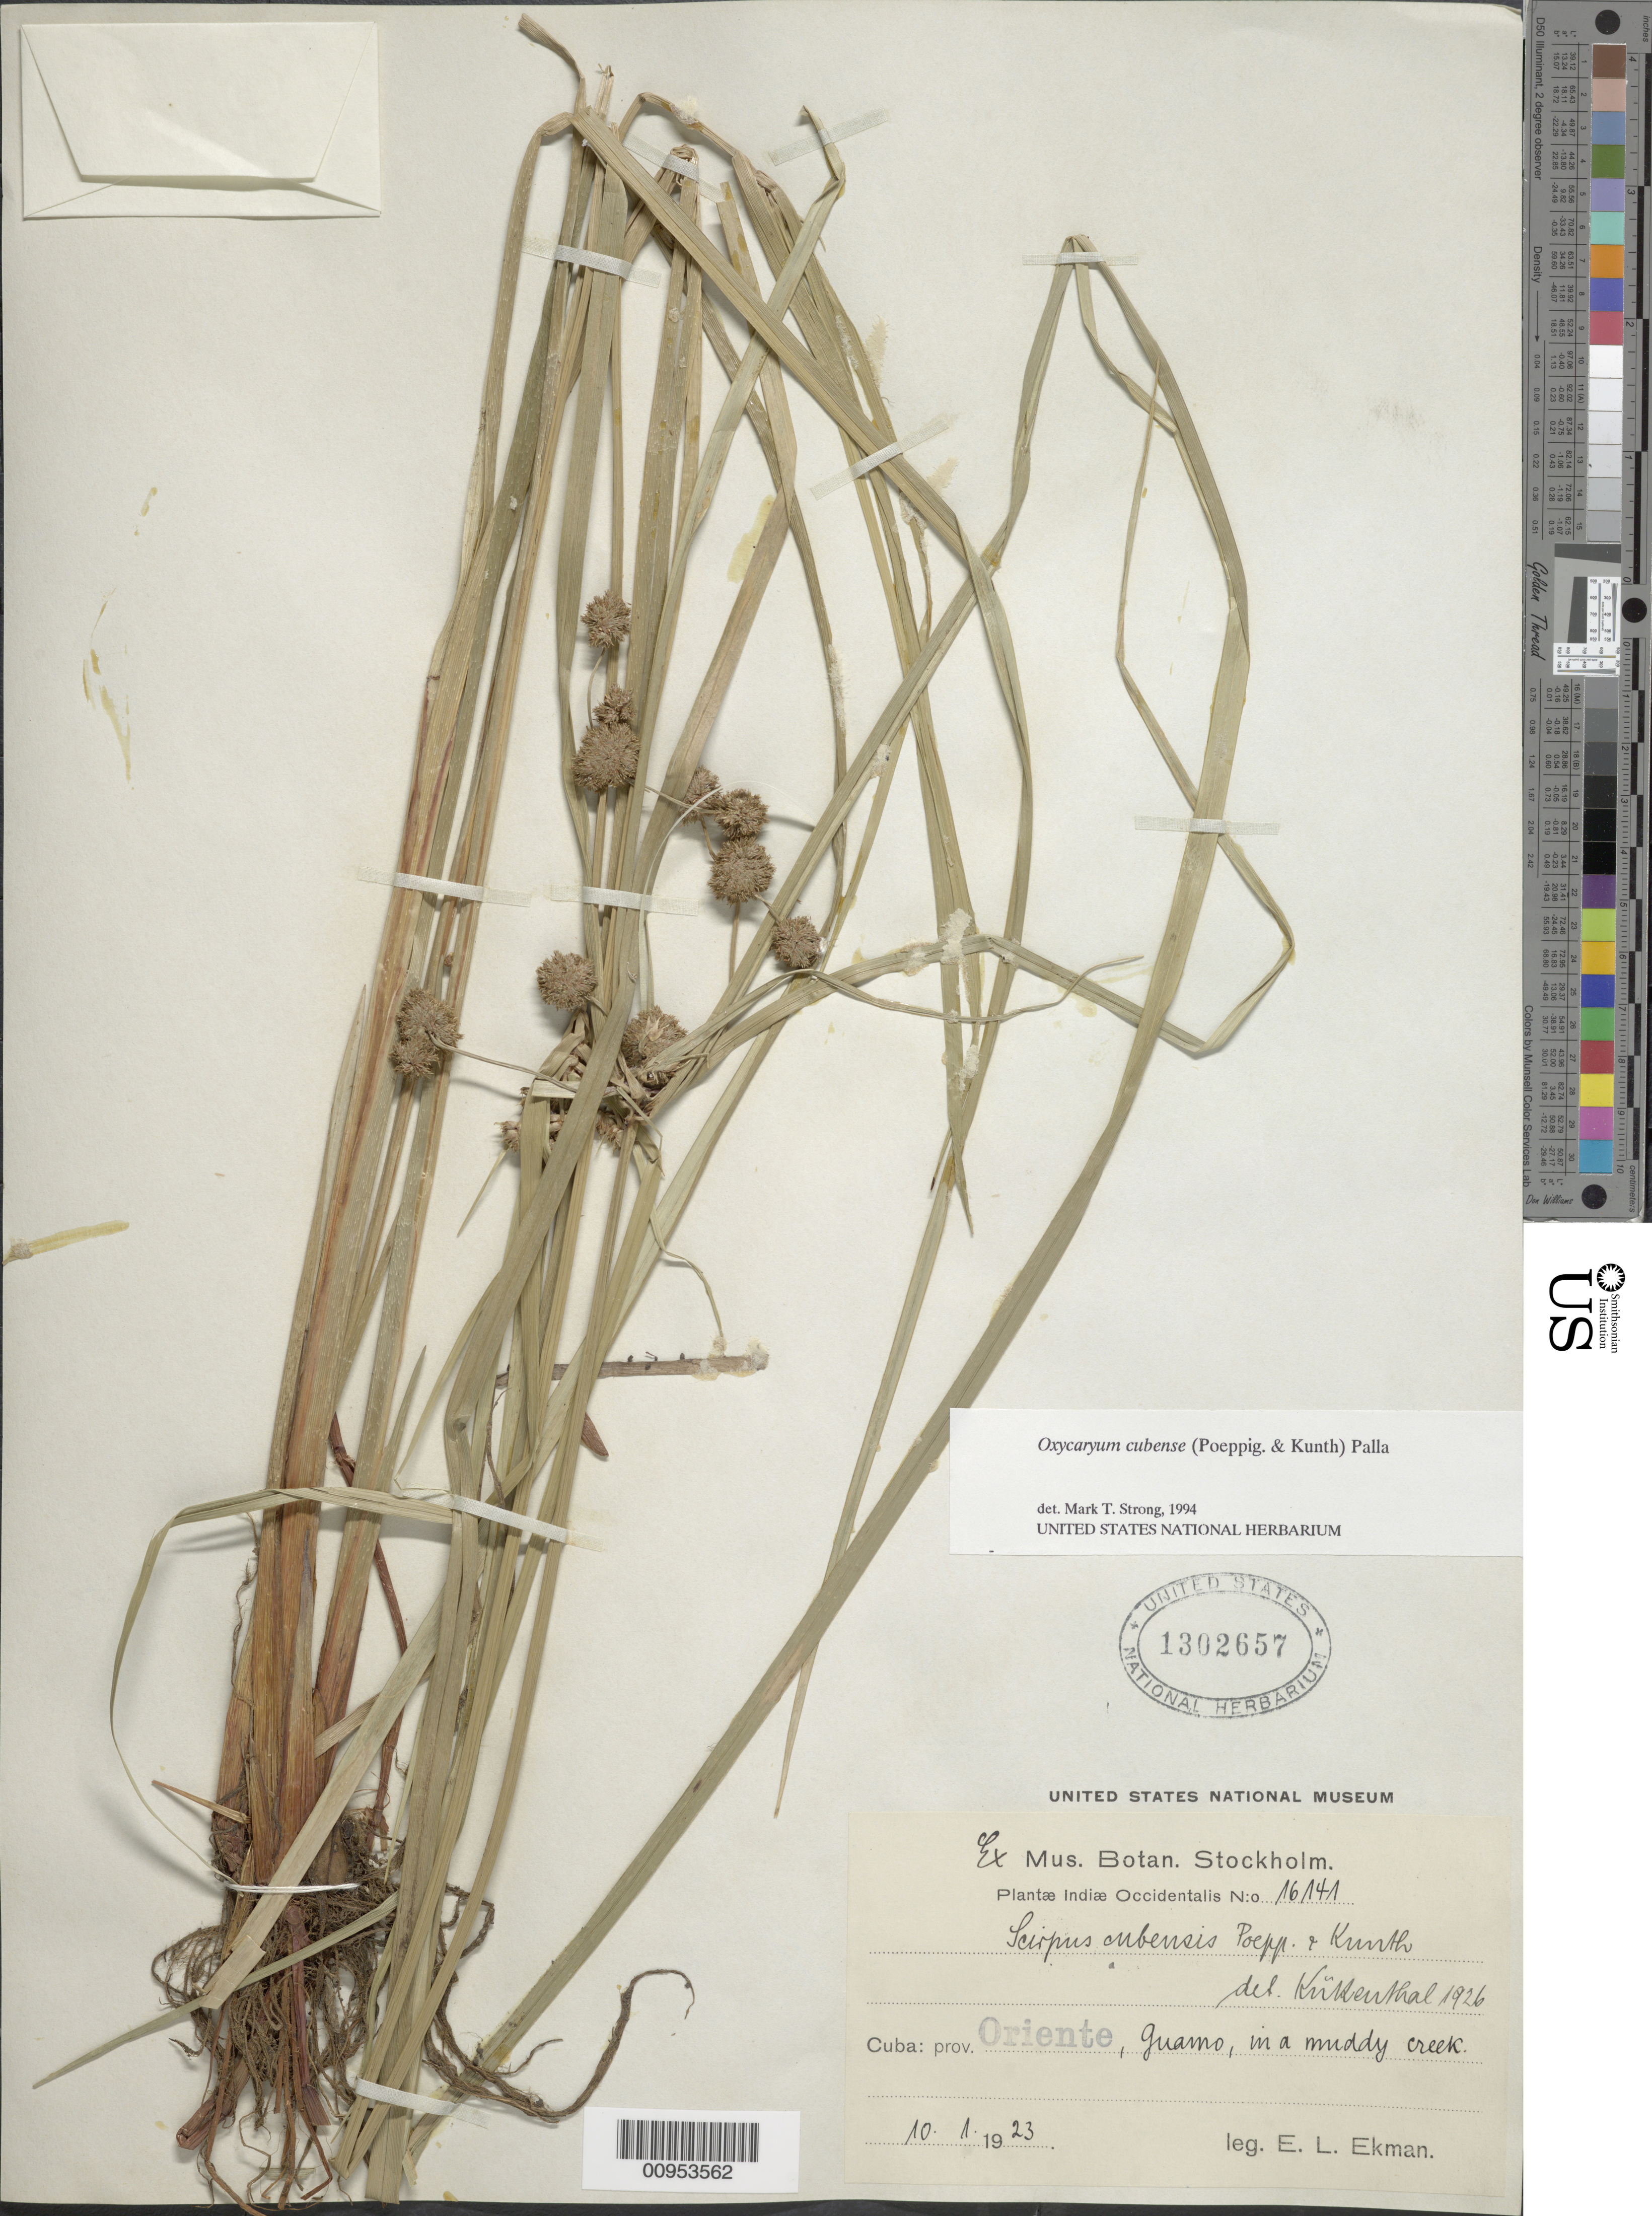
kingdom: Plantae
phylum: Tracheophyta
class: Liliopsida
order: Poales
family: Cyperaceae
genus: Cyperus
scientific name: Cyperus blepharoleptos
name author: Steud.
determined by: Strong, M. T., (US), Smithsonian Institution - National Museum of Natural History (UNITED STATES)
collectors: E. L. Ekman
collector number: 16141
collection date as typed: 10 Jan 1923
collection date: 1923-01-10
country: Cuba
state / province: Oriente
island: Cuba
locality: Guamo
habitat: In a muddy creek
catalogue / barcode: US 1302657